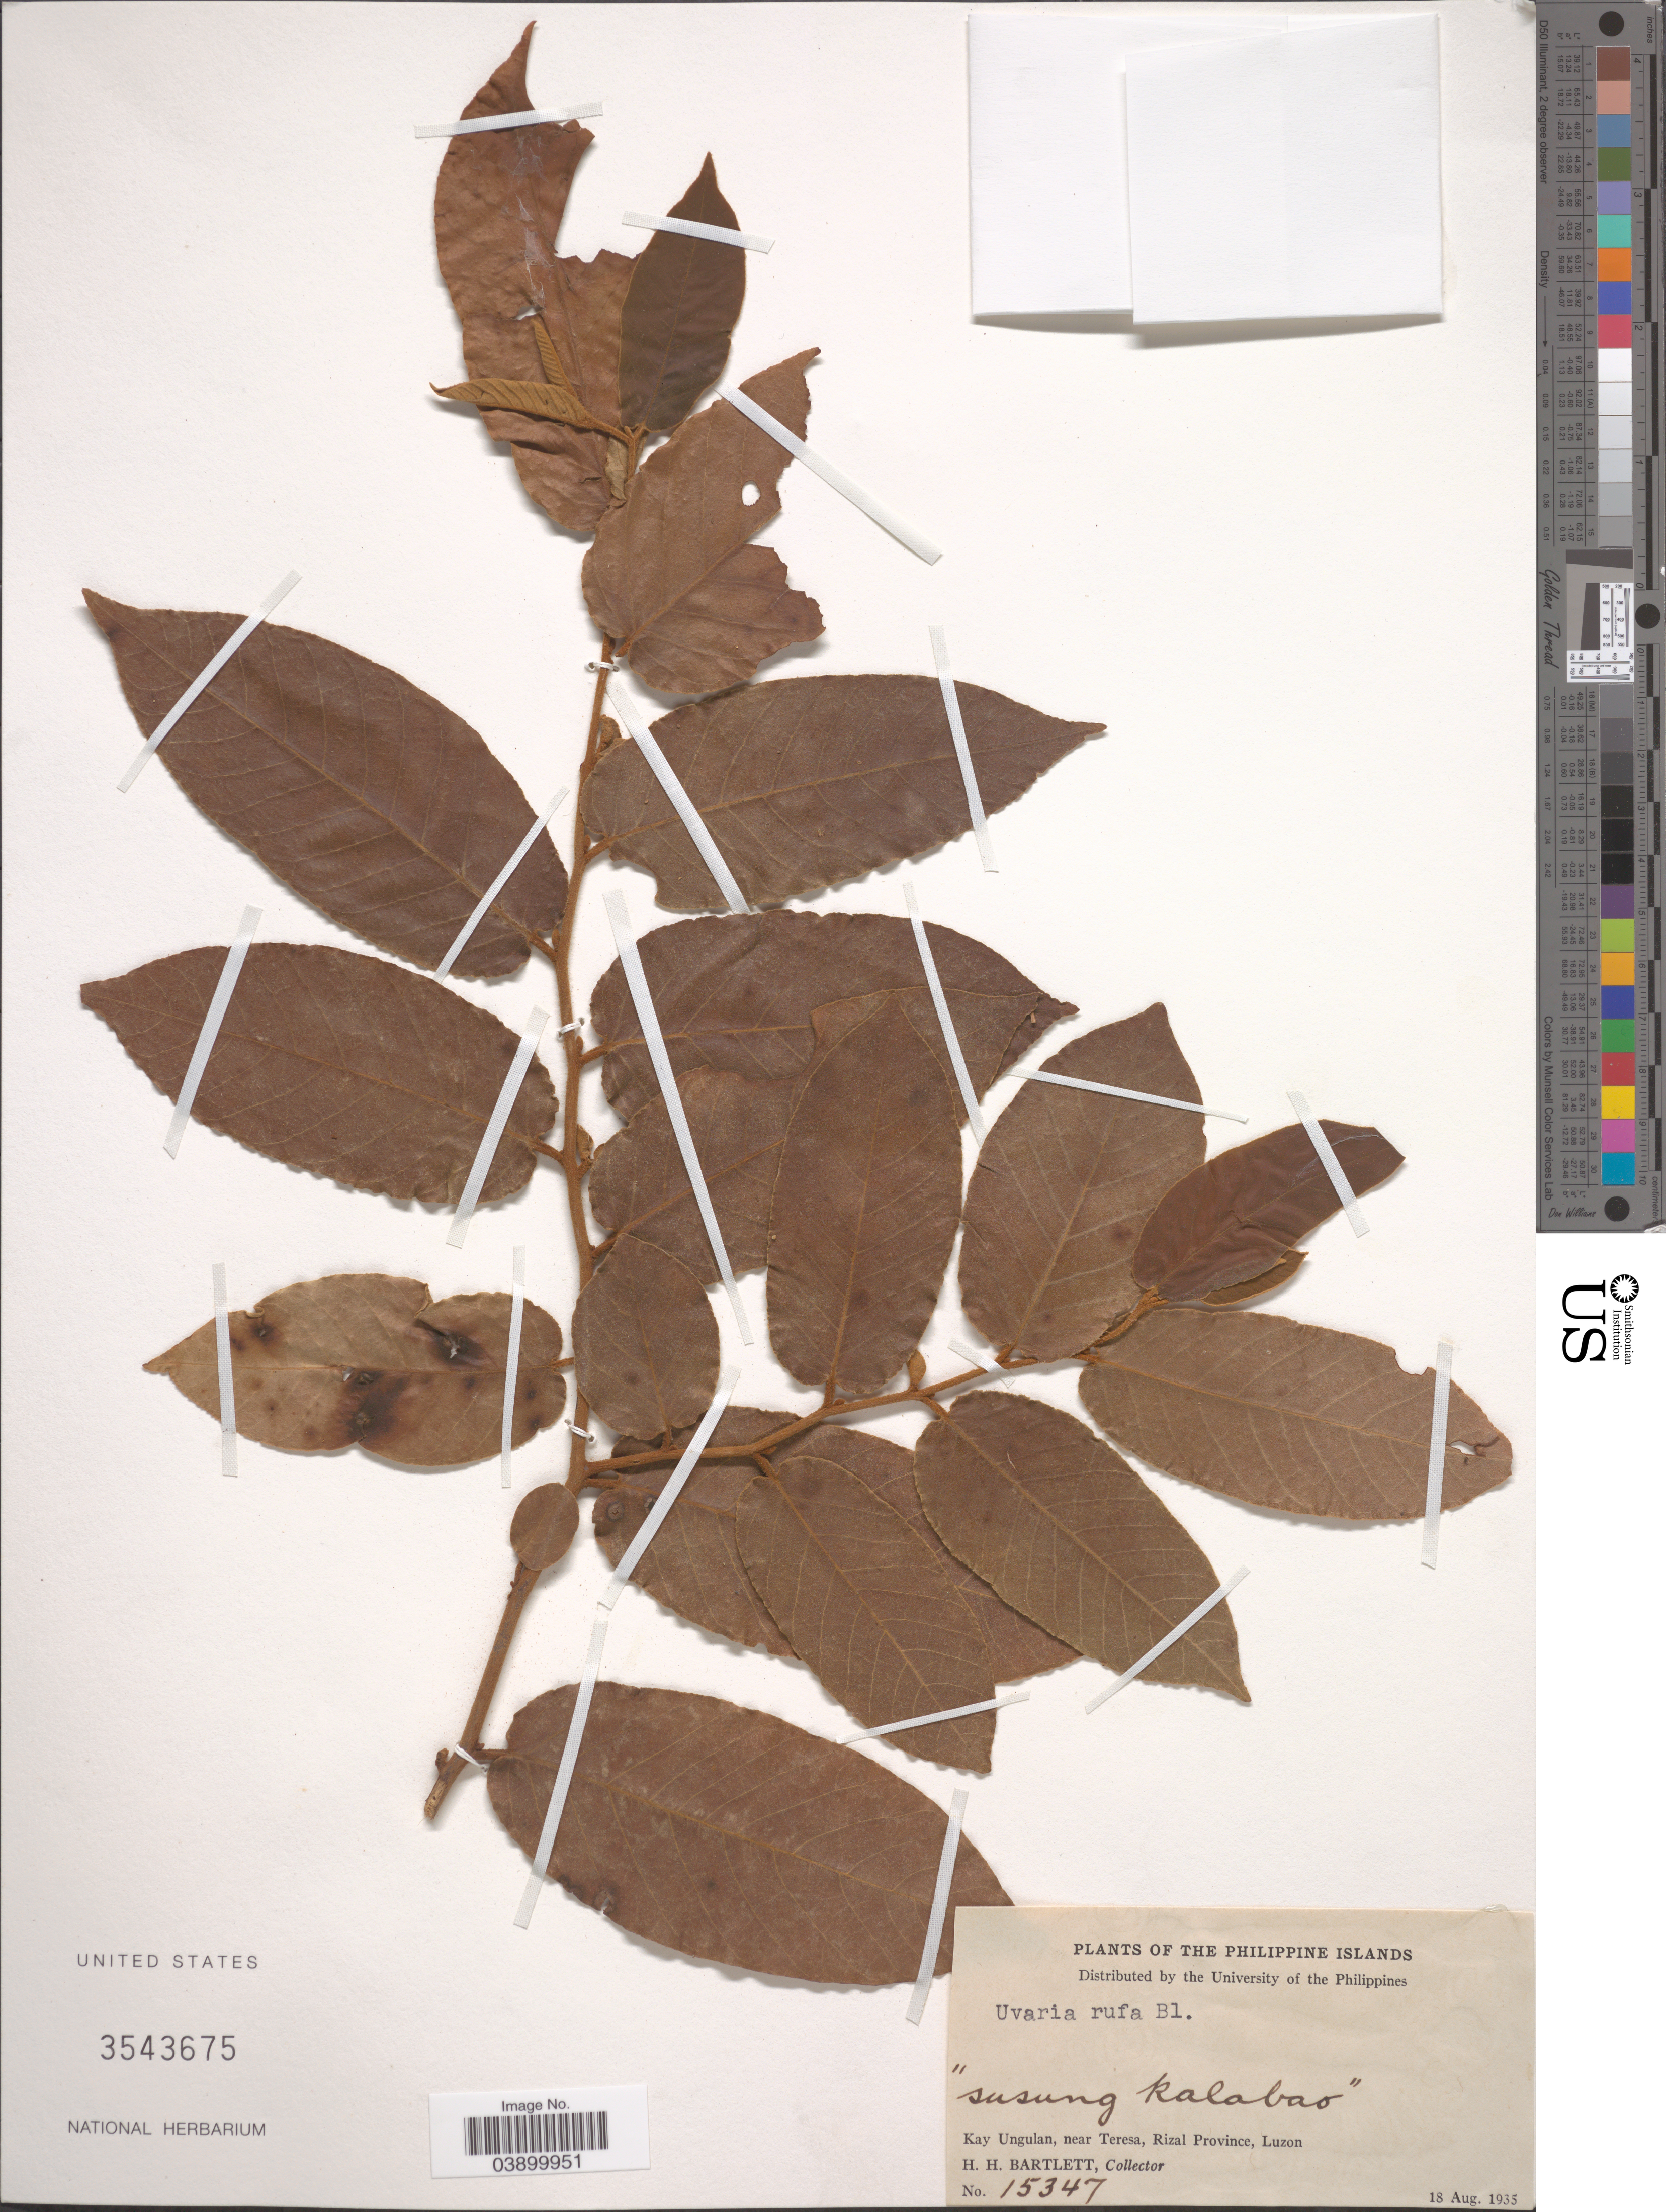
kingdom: Plantae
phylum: Tracheophyta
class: Magnoliopsida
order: Magnoliales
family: Annonaceae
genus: Uvaria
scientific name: Uvaria rufa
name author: Blume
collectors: H. H. Bartlett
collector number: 15347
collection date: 1935-08-18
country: Philippines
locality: Philippine Islands. Kay Ungulan, near Teresa, Rizal Province, Luzon.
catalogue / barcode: US 3543675